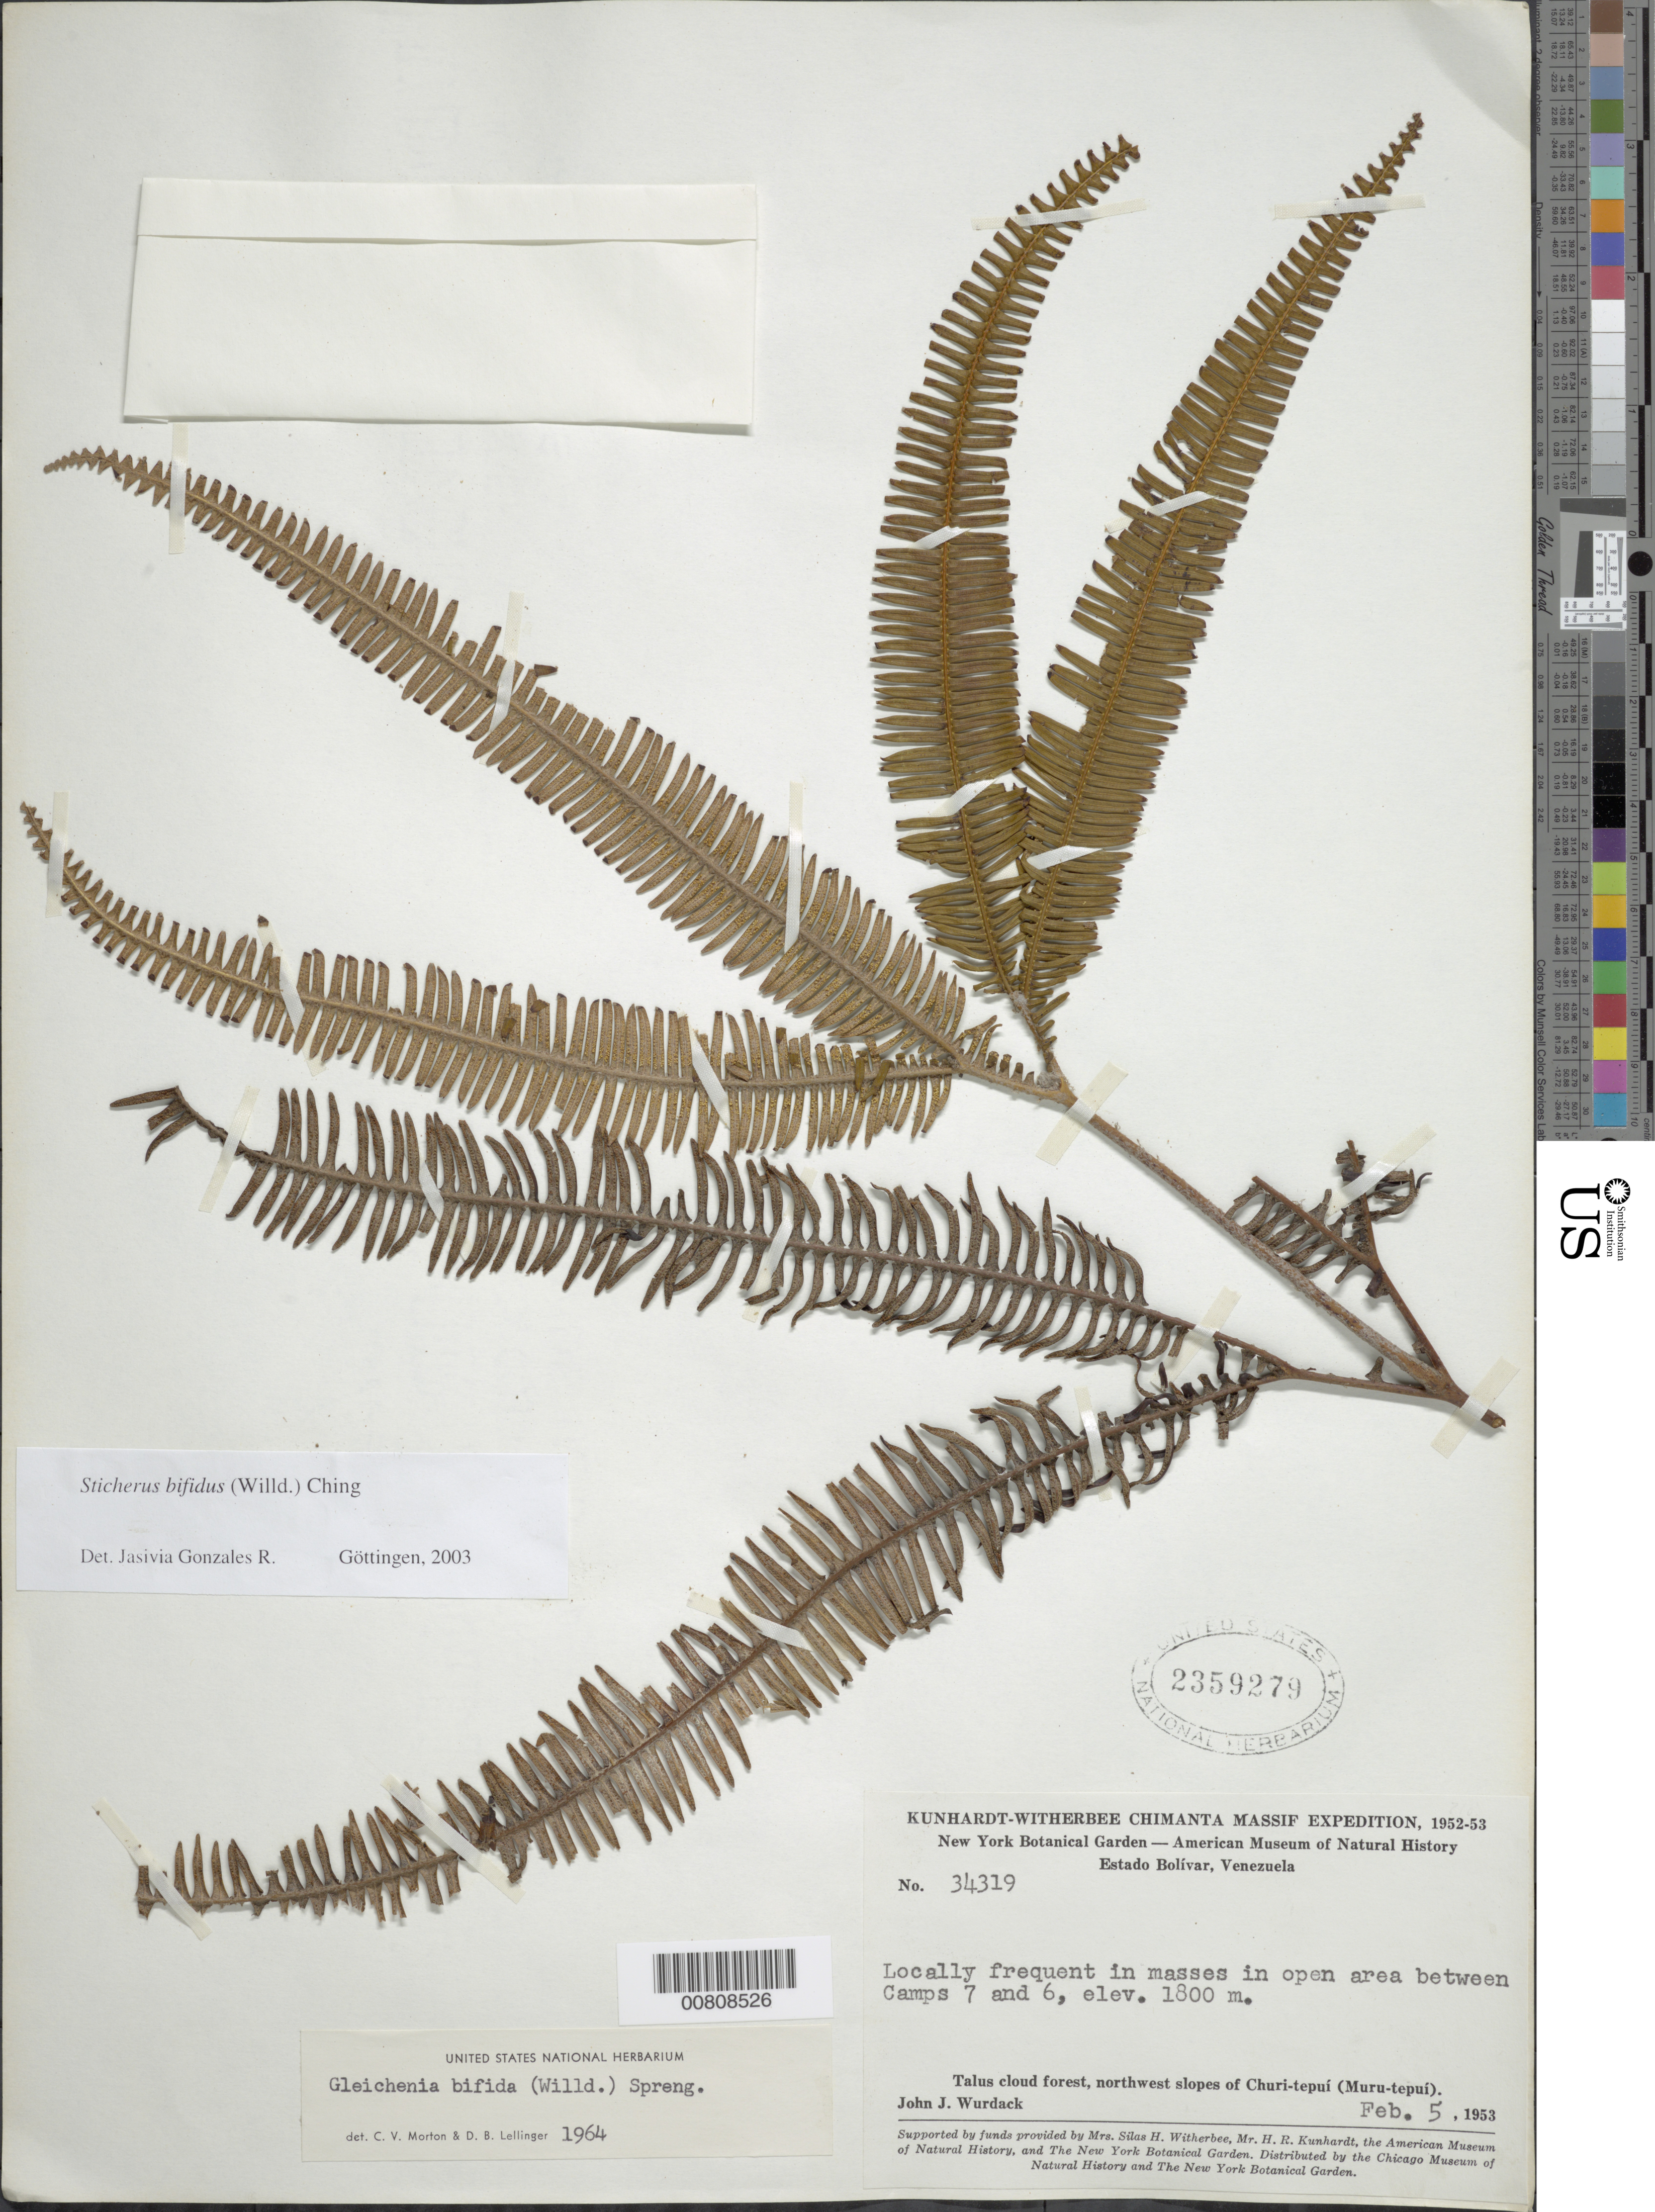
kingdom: Plantae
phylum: Tracheophyta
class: Polypodiopsida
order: Gleicheniales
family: Gleicheniaceae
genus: Sticherus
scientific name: Sticherus bifidus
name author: (Willd.) Ching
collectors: J. J. Wurdack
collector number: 34319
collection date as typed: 5-Feb-53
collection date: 1953-02-05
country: Venezuela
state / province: Bolívar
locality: Churi-tepuí (Muru-tepuí), NW of; between Camps 7-6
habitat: Open area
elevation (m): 1800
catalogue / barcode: US 2359279